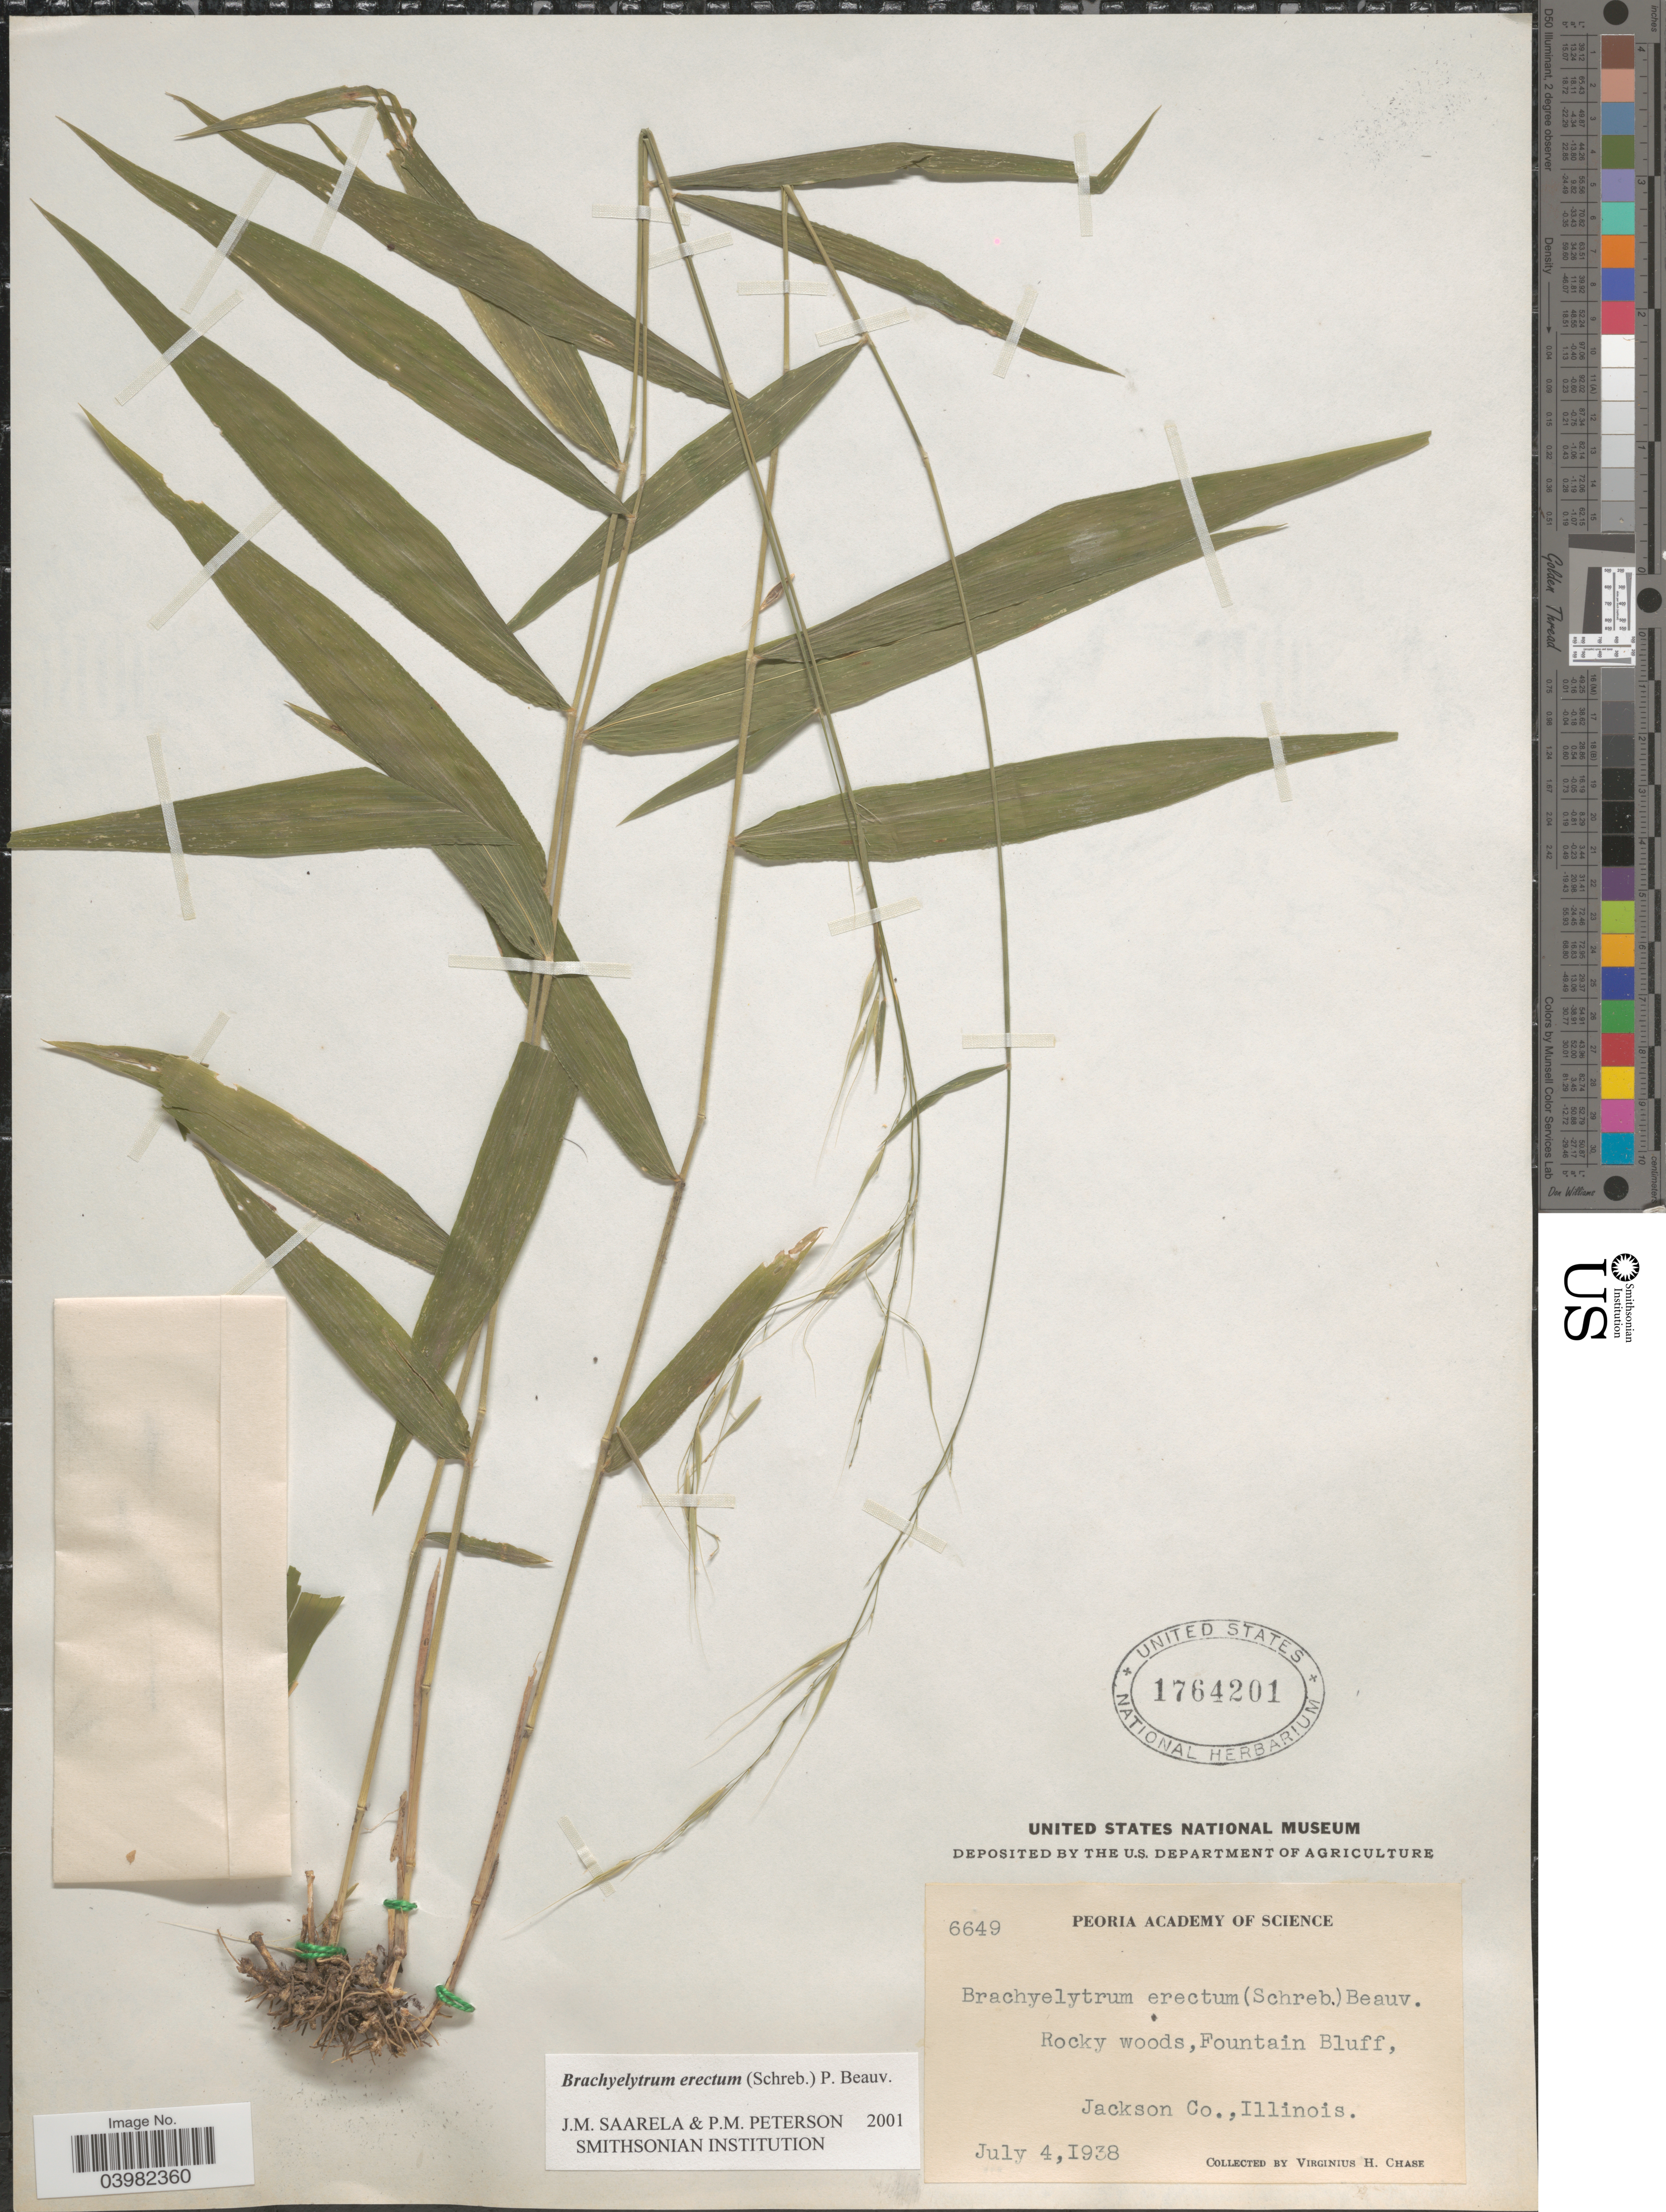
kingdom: Plantae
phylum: Tracheophyta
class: Liliopsida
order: Poales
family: Poaceae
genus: Brachyelytrum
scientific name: Brachyelytrum erectum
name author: (Schreb.) P. Beauv.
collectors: V. H. Chase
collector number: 6649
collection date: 1938-07-04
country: United States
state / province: Illinois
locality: Rocky woods, Fountain Bluff, Jackson Co.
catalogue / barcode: US 1764201